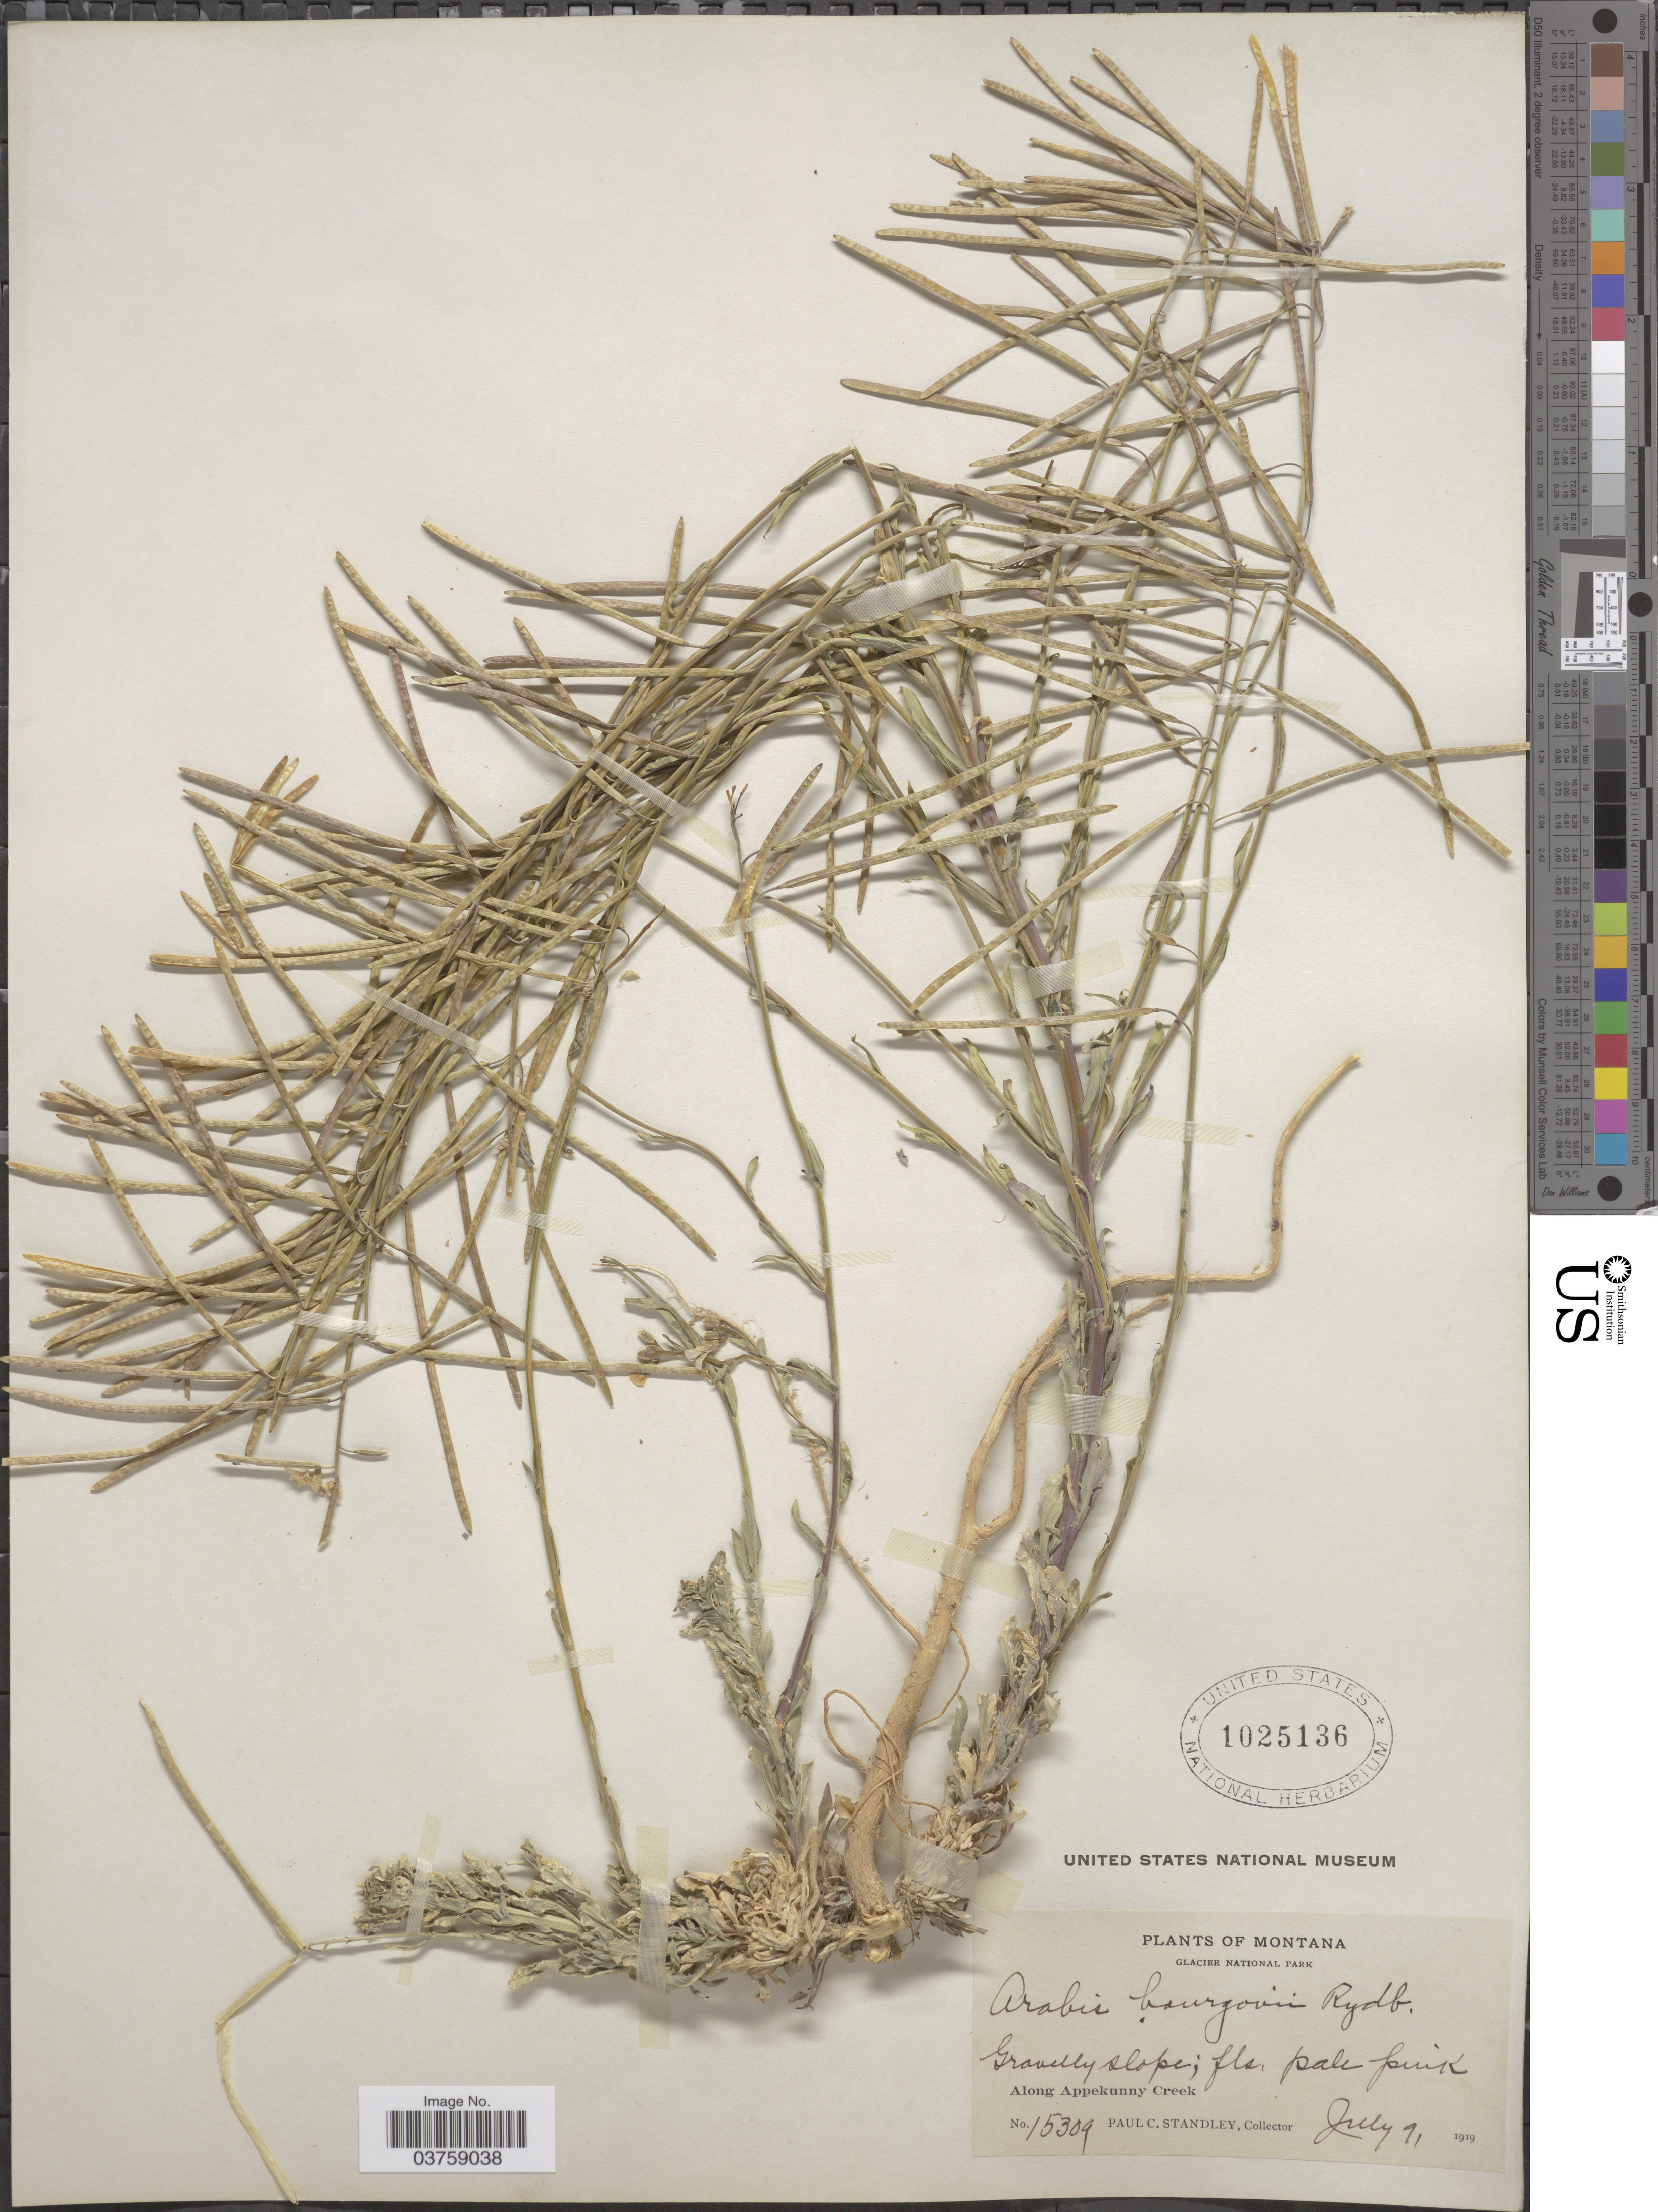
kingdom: Plantae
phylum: Tracheophyta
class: Magnoliopsida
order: Brassicales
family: Brassicaceae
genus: Arabis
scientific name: Arabis sparsiflora var. subvillosa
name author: (S. Watson) Rollins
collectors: P. C. Standley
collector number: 15309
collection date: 1919-07-09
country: United States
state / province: Montana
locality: Glacier National Park. Along Appekunny Creek.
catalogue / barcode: US 1025136